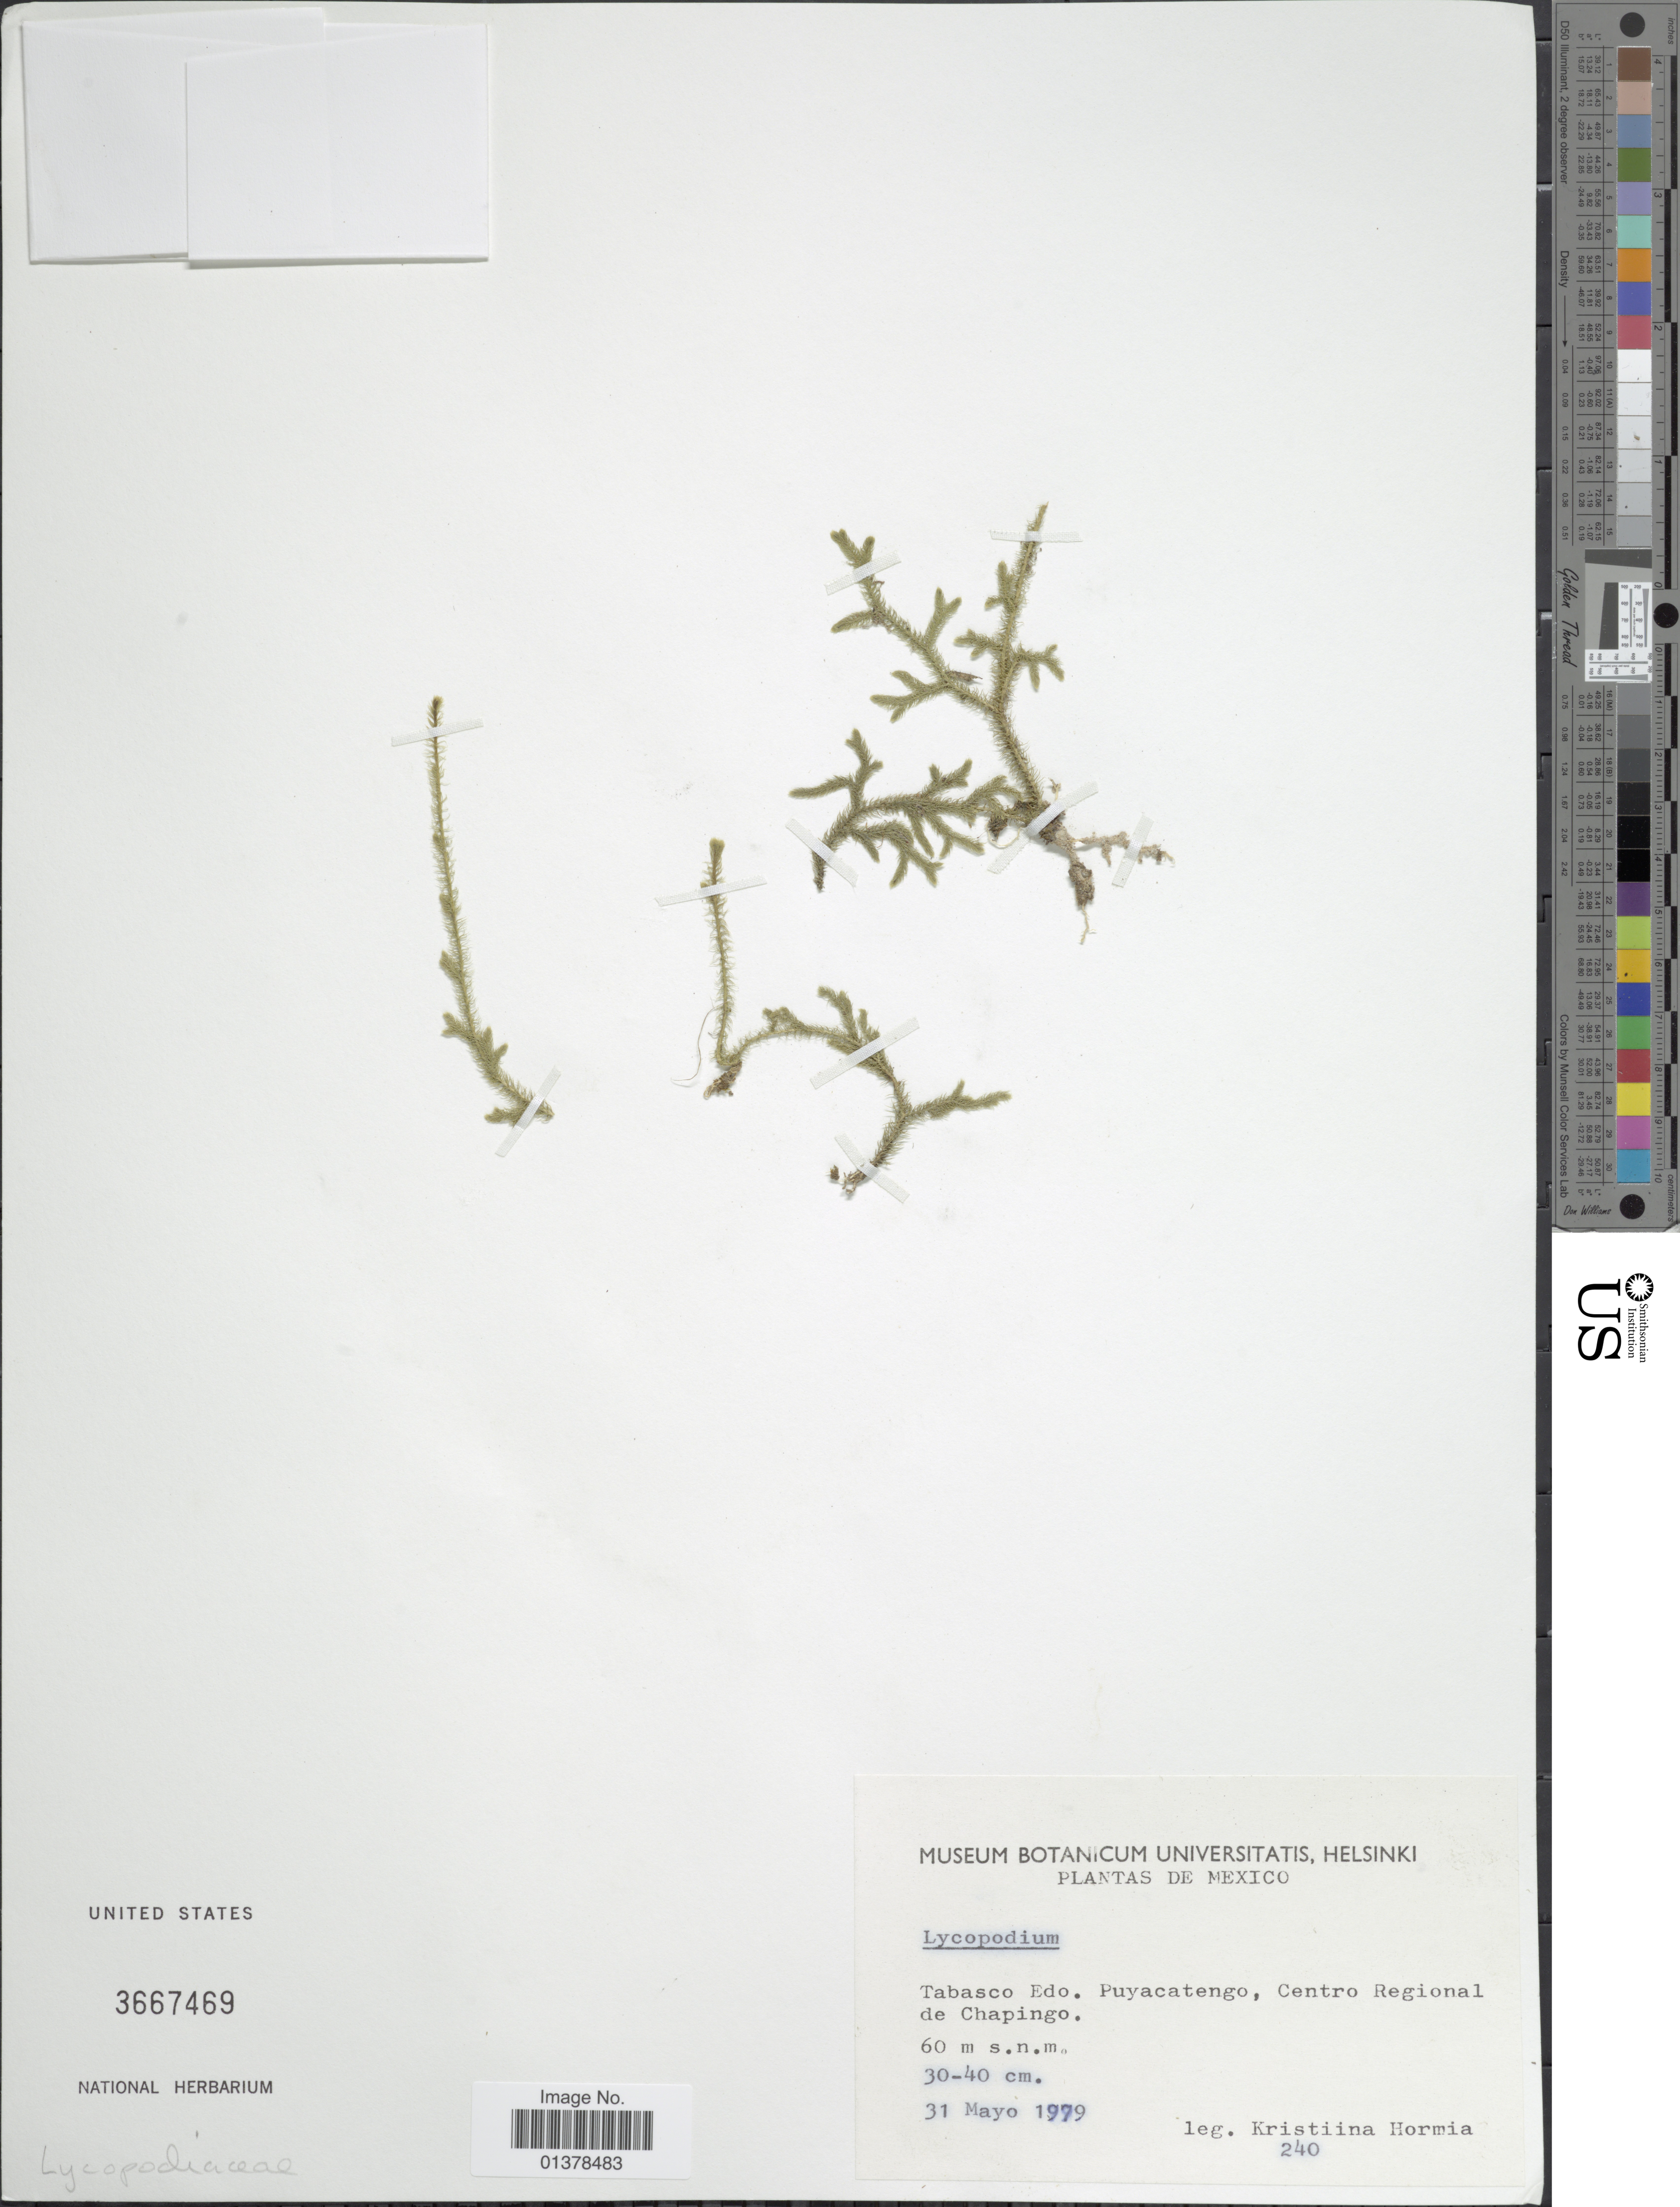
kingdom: Plantae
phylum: Tracheophyta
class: Lycopodiopsida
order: Lycopodiales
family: Lycopodiaceae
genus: Palhinhaea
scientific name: Palhinhaea cernua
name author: (L.) Vasc. & Franco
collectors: K. Hormia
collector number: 240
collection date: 1979-05-31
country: Mexico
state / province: Tabasco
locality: Edo, Puyacatengo, Centro Regional de Chapingo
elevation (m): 60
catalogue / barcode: US 3667469